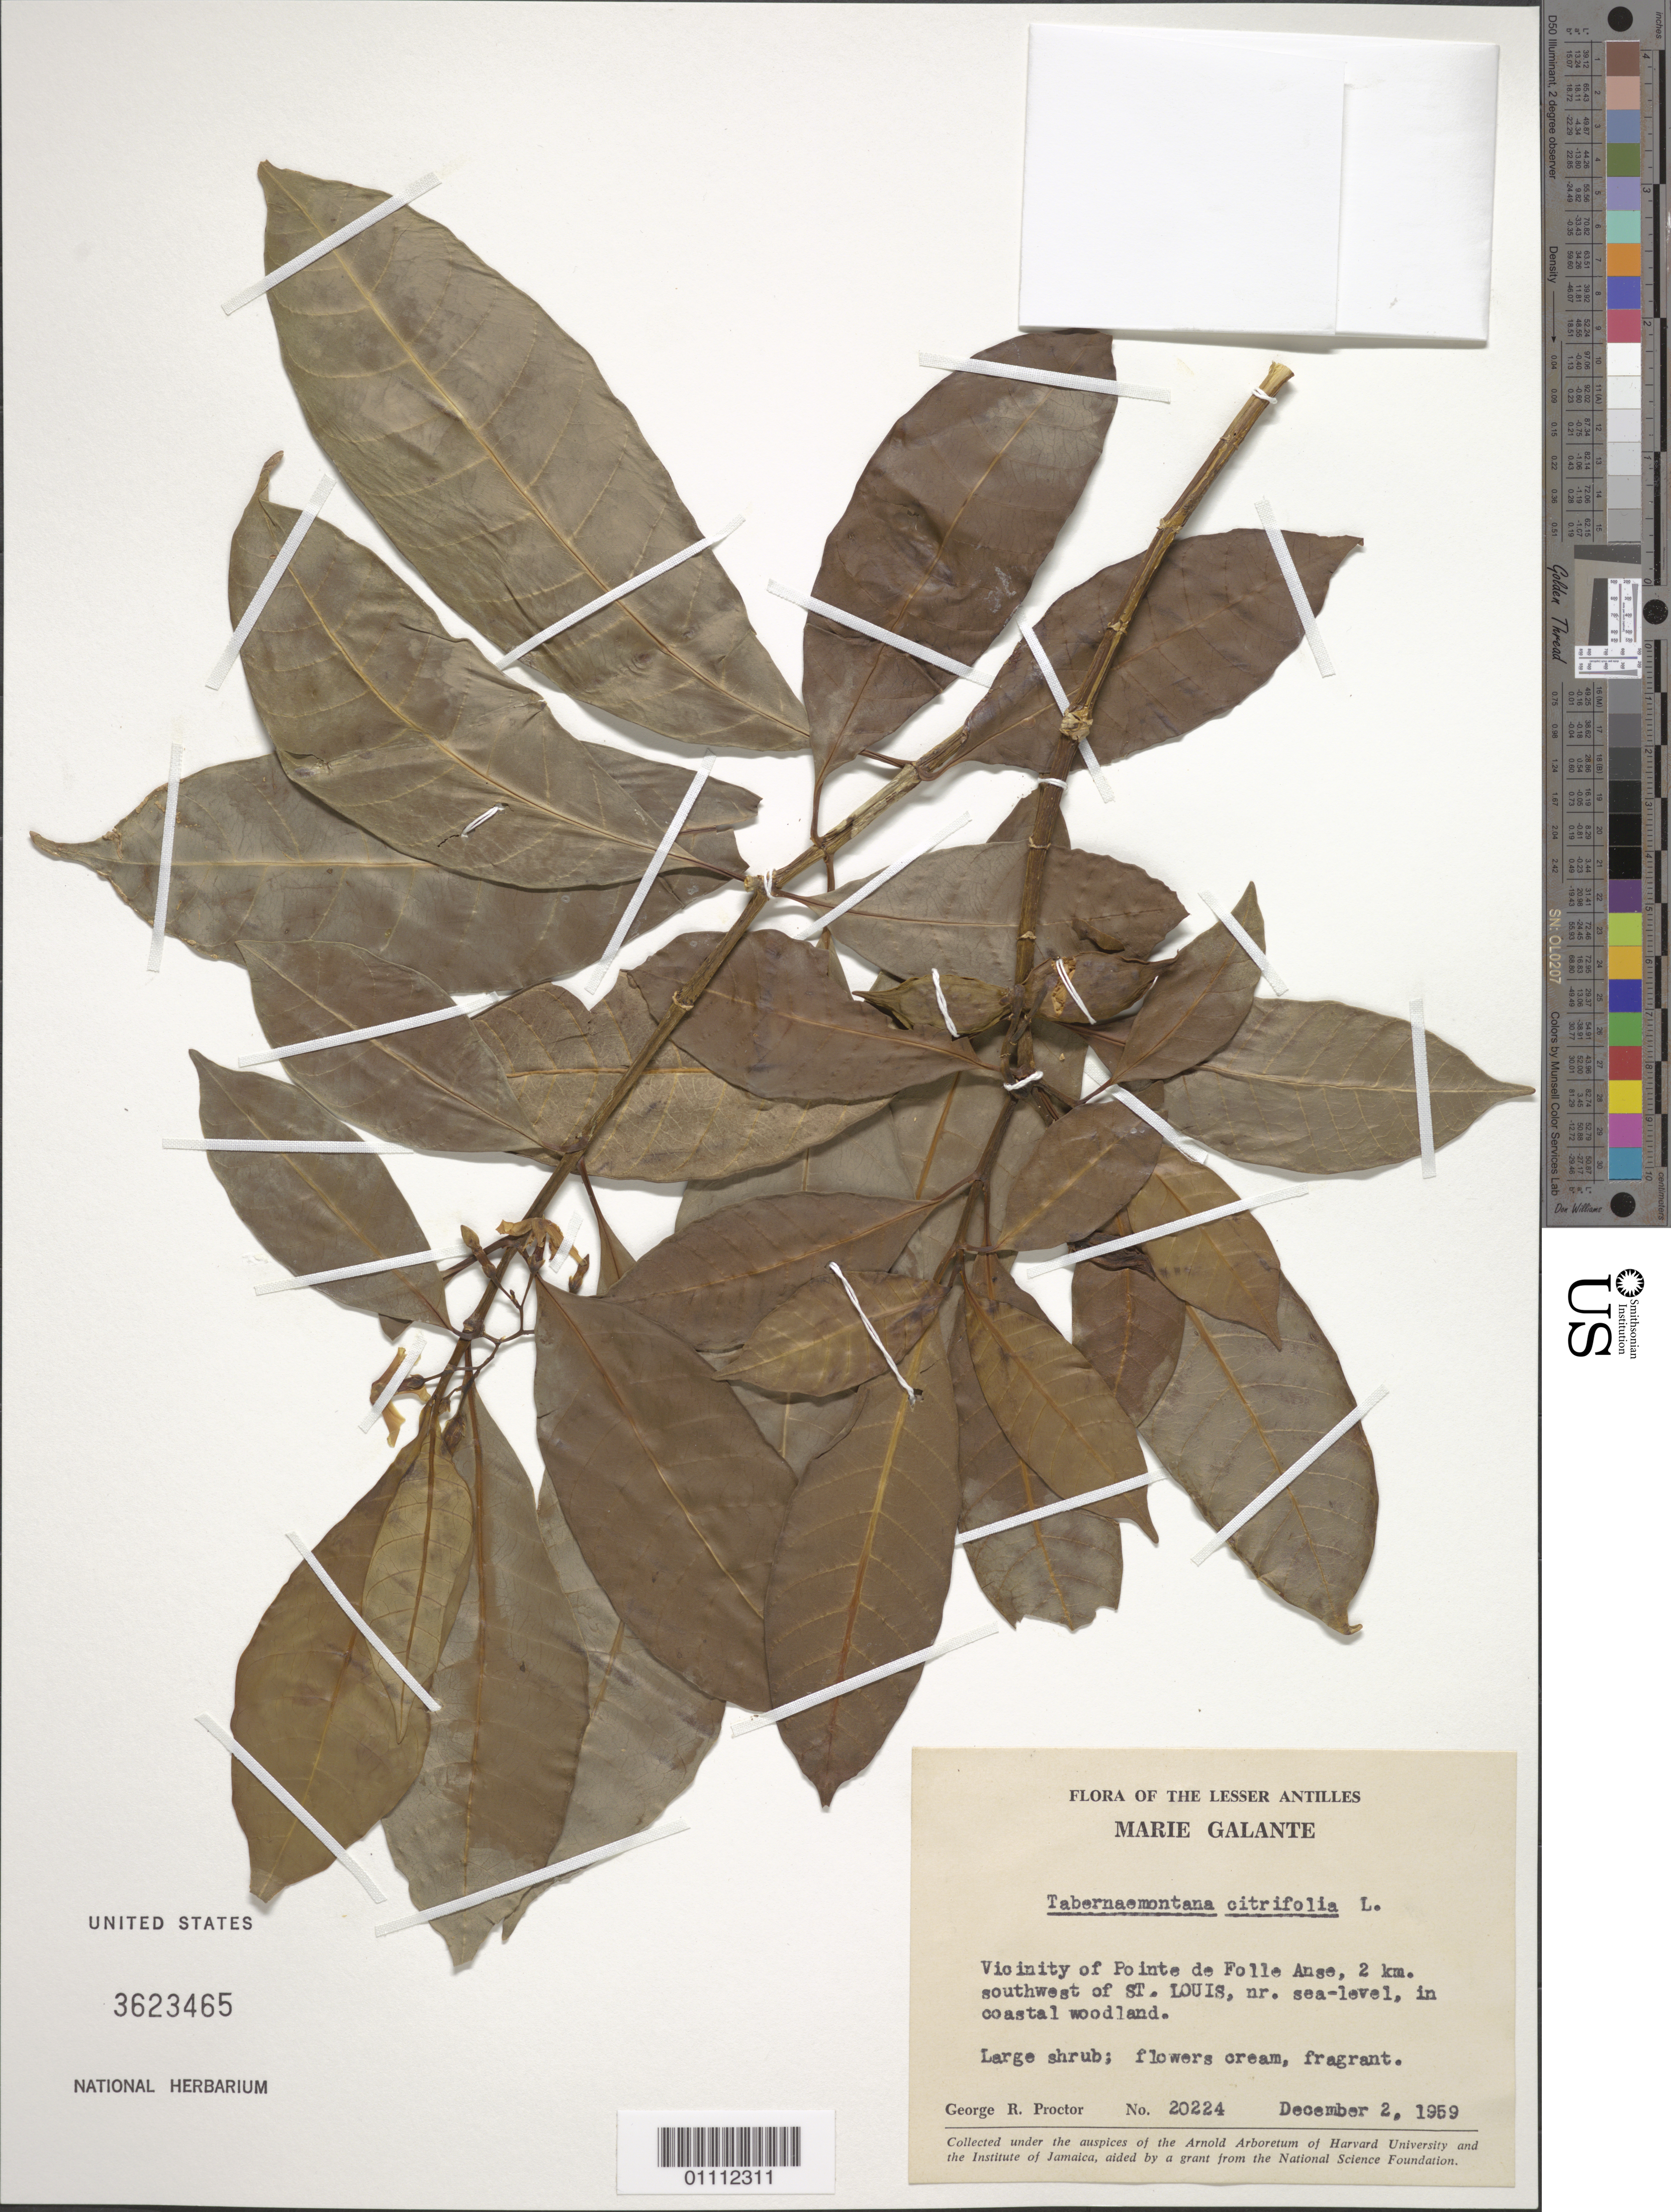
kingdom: Plantae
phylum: Tracheophyta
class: Magnoliopsida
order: Gentianales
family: Apocynaceae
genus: Tabernaemontana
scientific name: Tabernaemontana citrifolia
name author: L.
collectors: G. R. Proctor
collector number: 20224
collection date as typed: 02 Dec 1959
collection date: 1959-12-02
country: Guadeloupe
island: Marie Galante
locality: Pointe de Folle Anse vicinity, 2 km SW of St. Louis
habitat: In coastal woodland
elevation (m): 0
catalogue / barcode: US 3623465